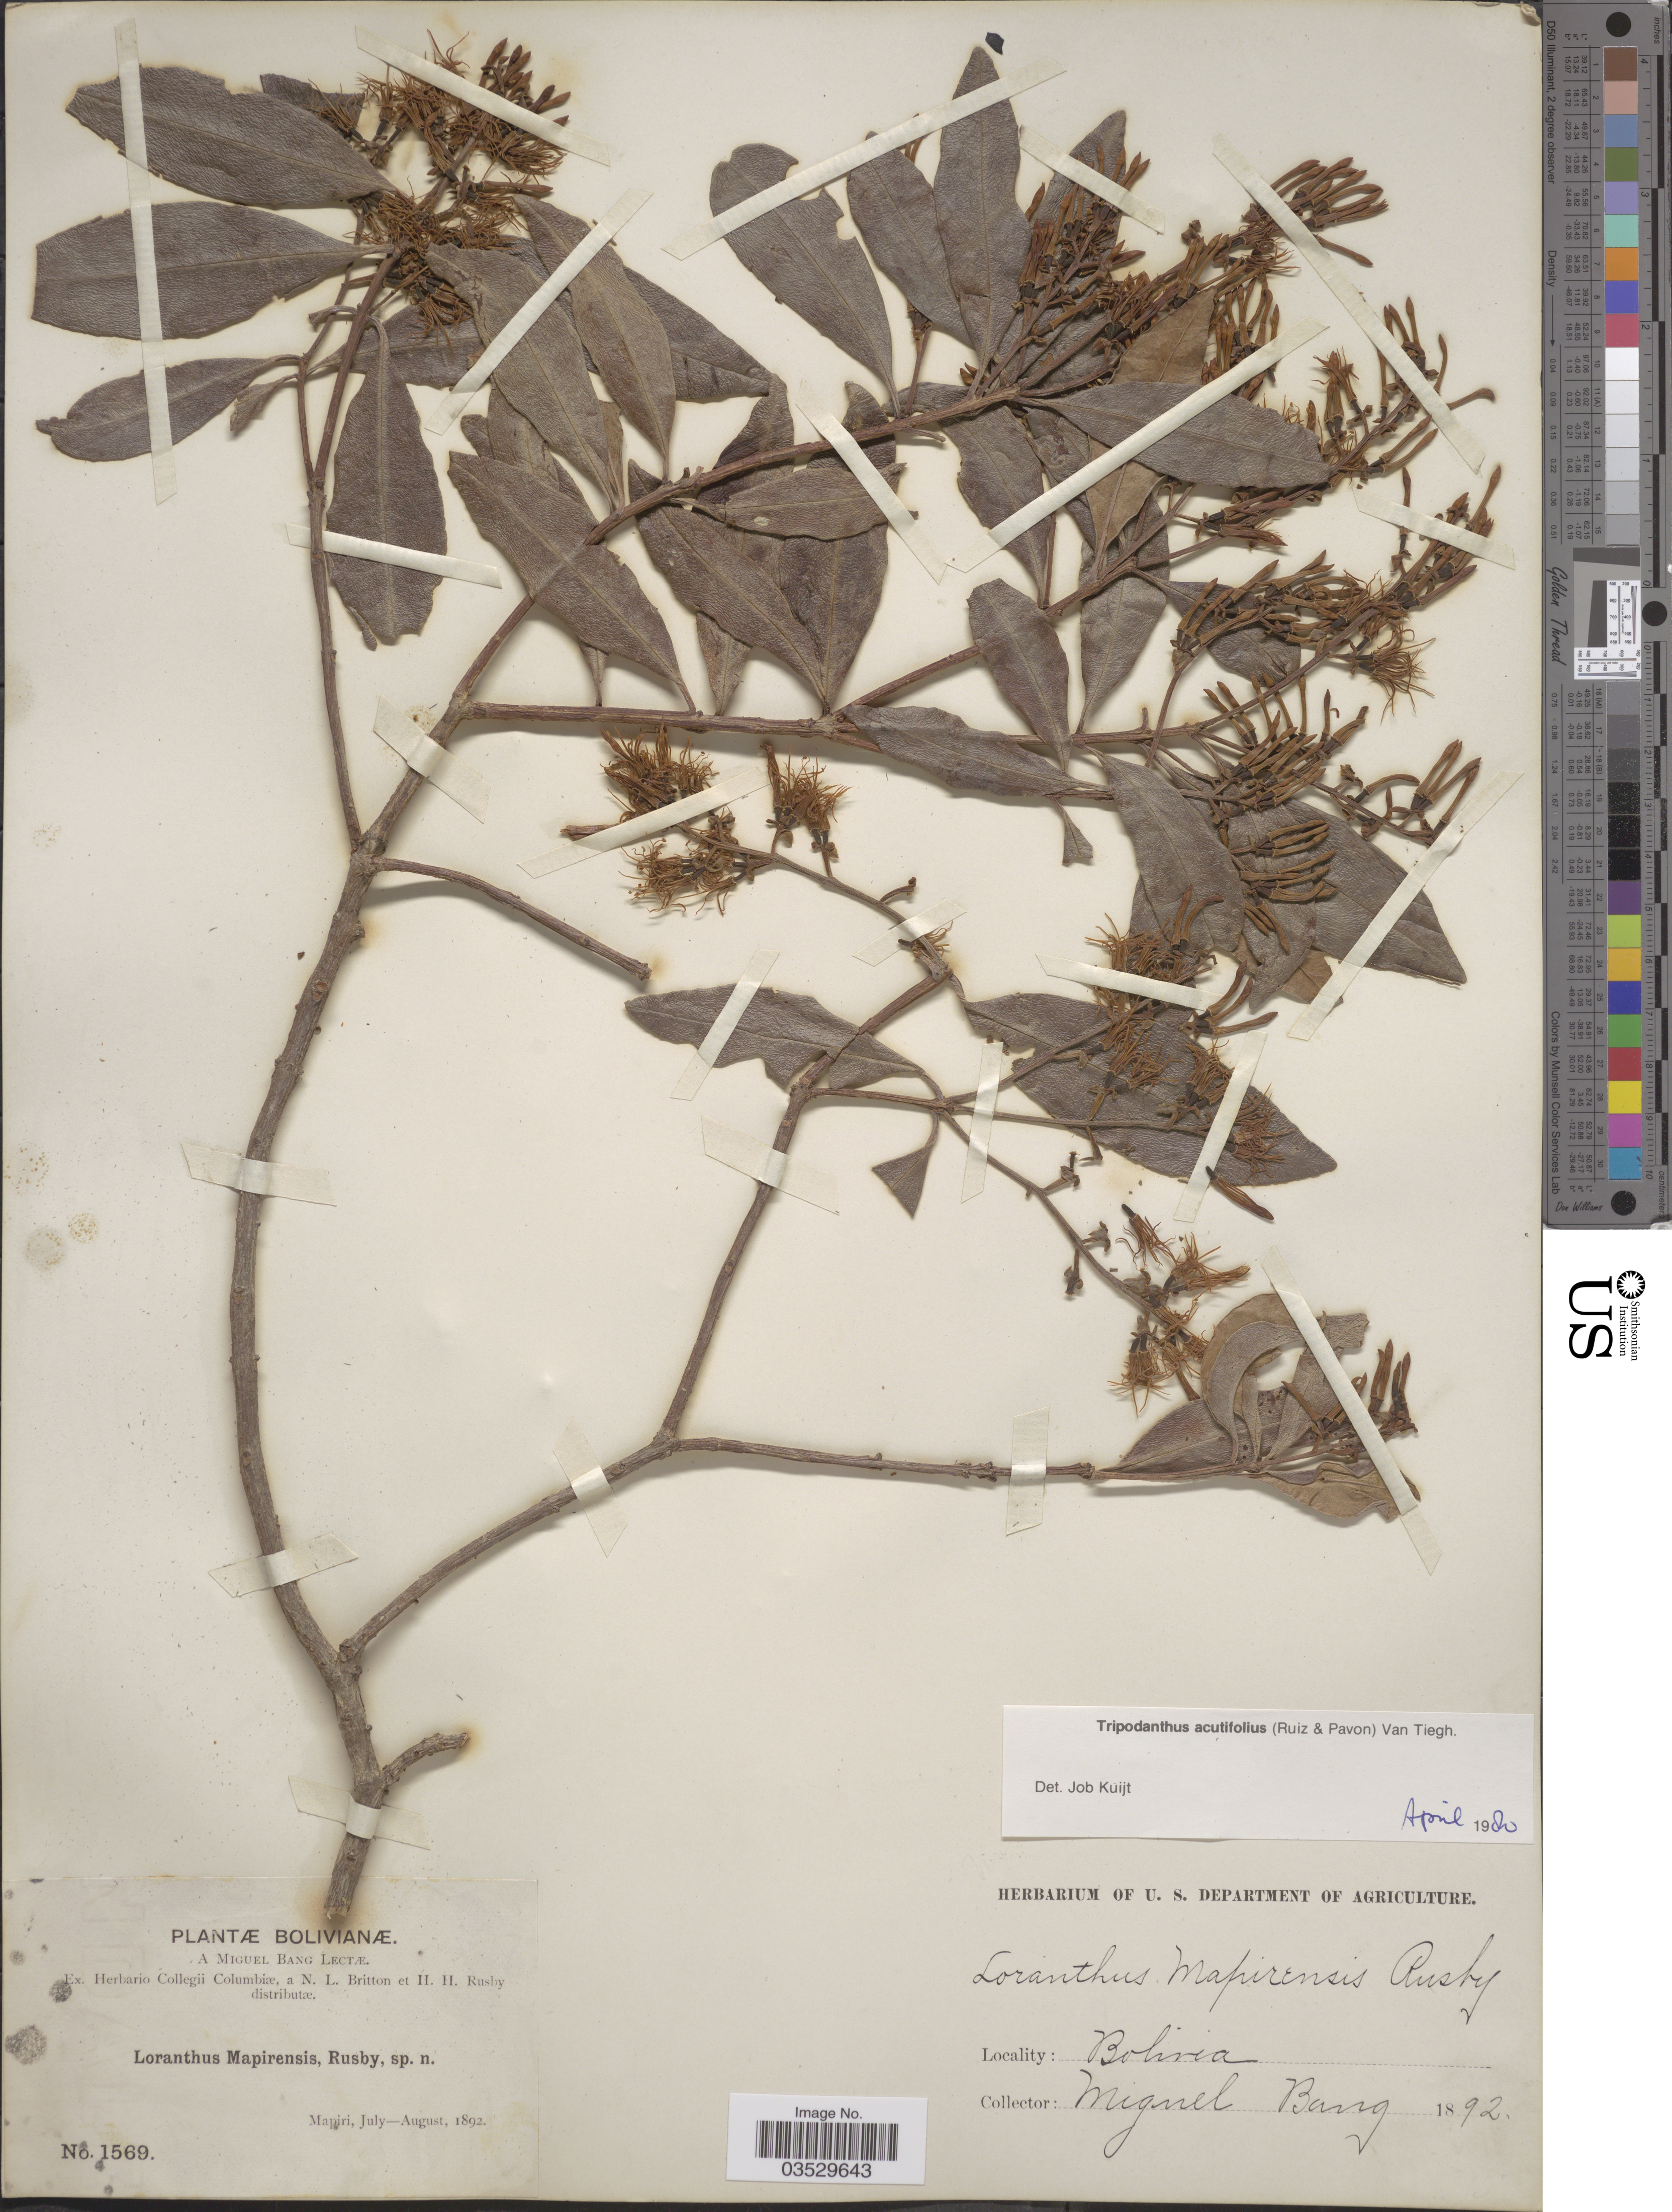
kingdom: Plantae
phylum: Tracheophyta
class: Magnoliopsida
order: Santalales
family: Loranthaceae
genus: Tripodanthus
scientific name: Tripodanthus acutifolius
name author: Tiegh.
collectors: M. Bang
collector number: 1569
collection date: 1892-07/1892-08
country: Bolivia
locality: Mapiri.